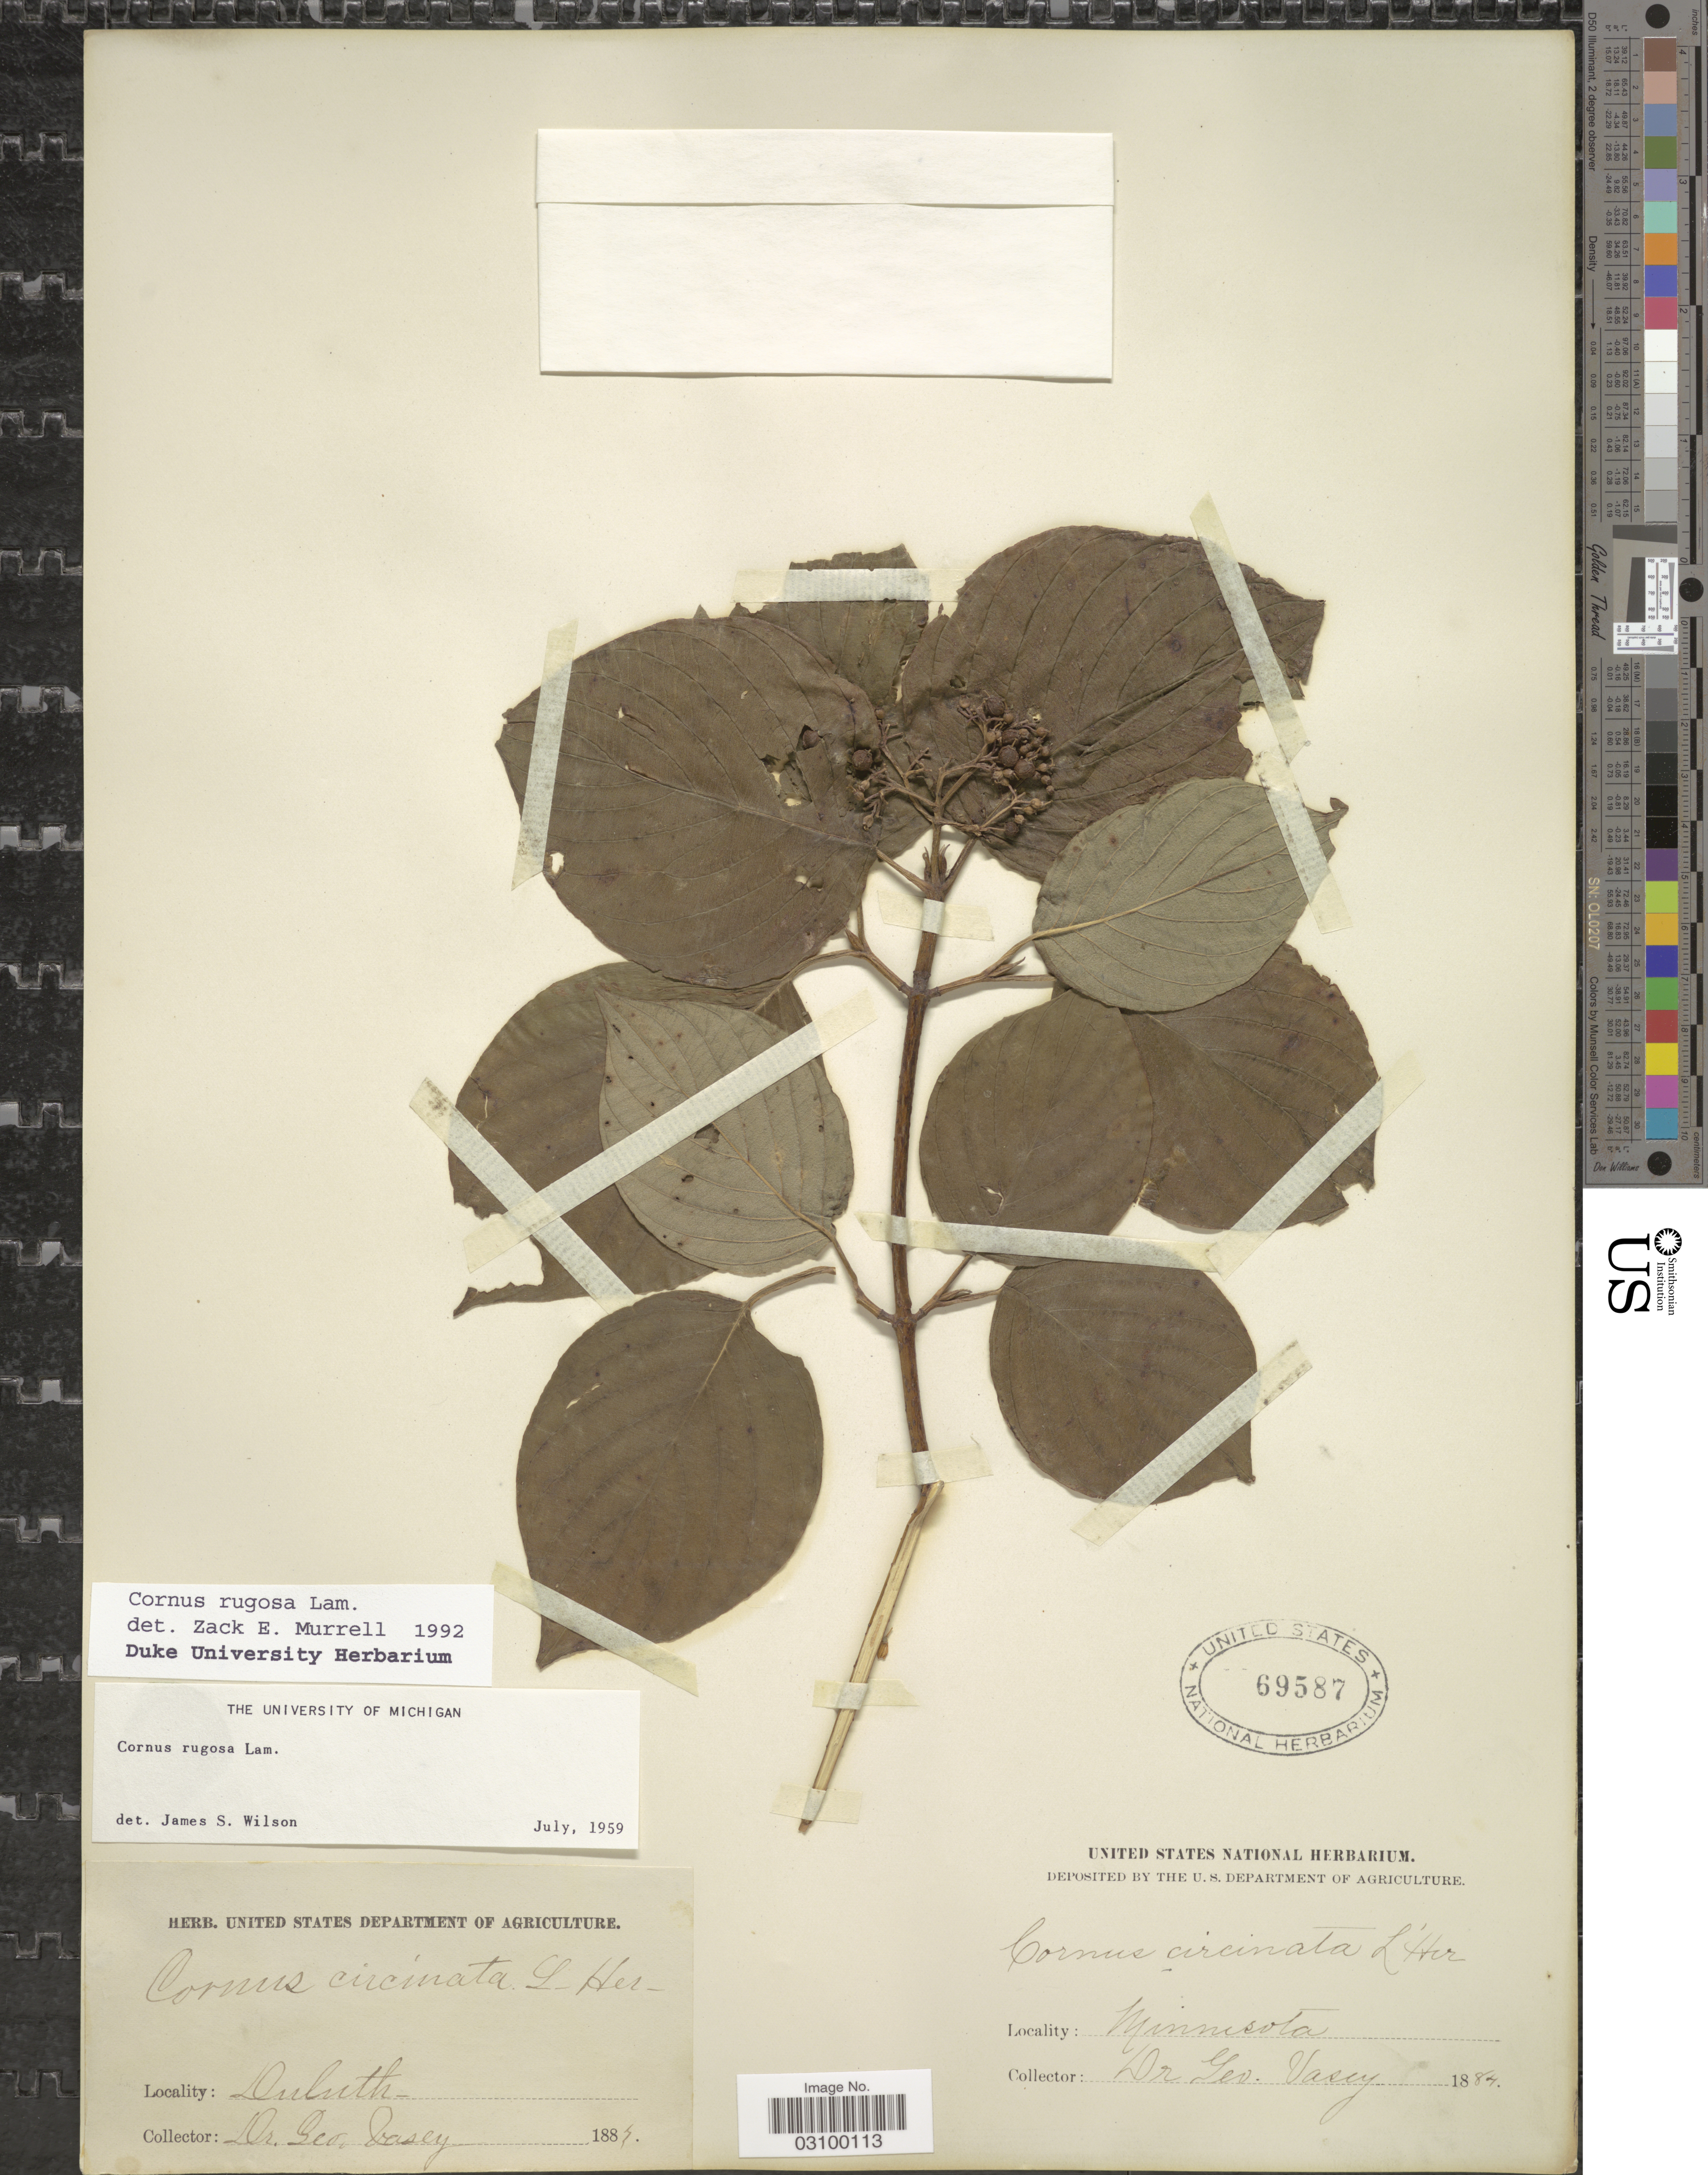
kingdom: Plantae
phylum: Tracheophyta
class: Magnoliopsida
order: Cornales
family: Cornaceae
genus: Cornus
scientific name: Cornus rugosa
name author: Lam.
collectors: G. R. Vasey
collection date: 1884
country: United States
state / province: Minnesota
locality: Duluth.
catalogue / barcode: US 69587